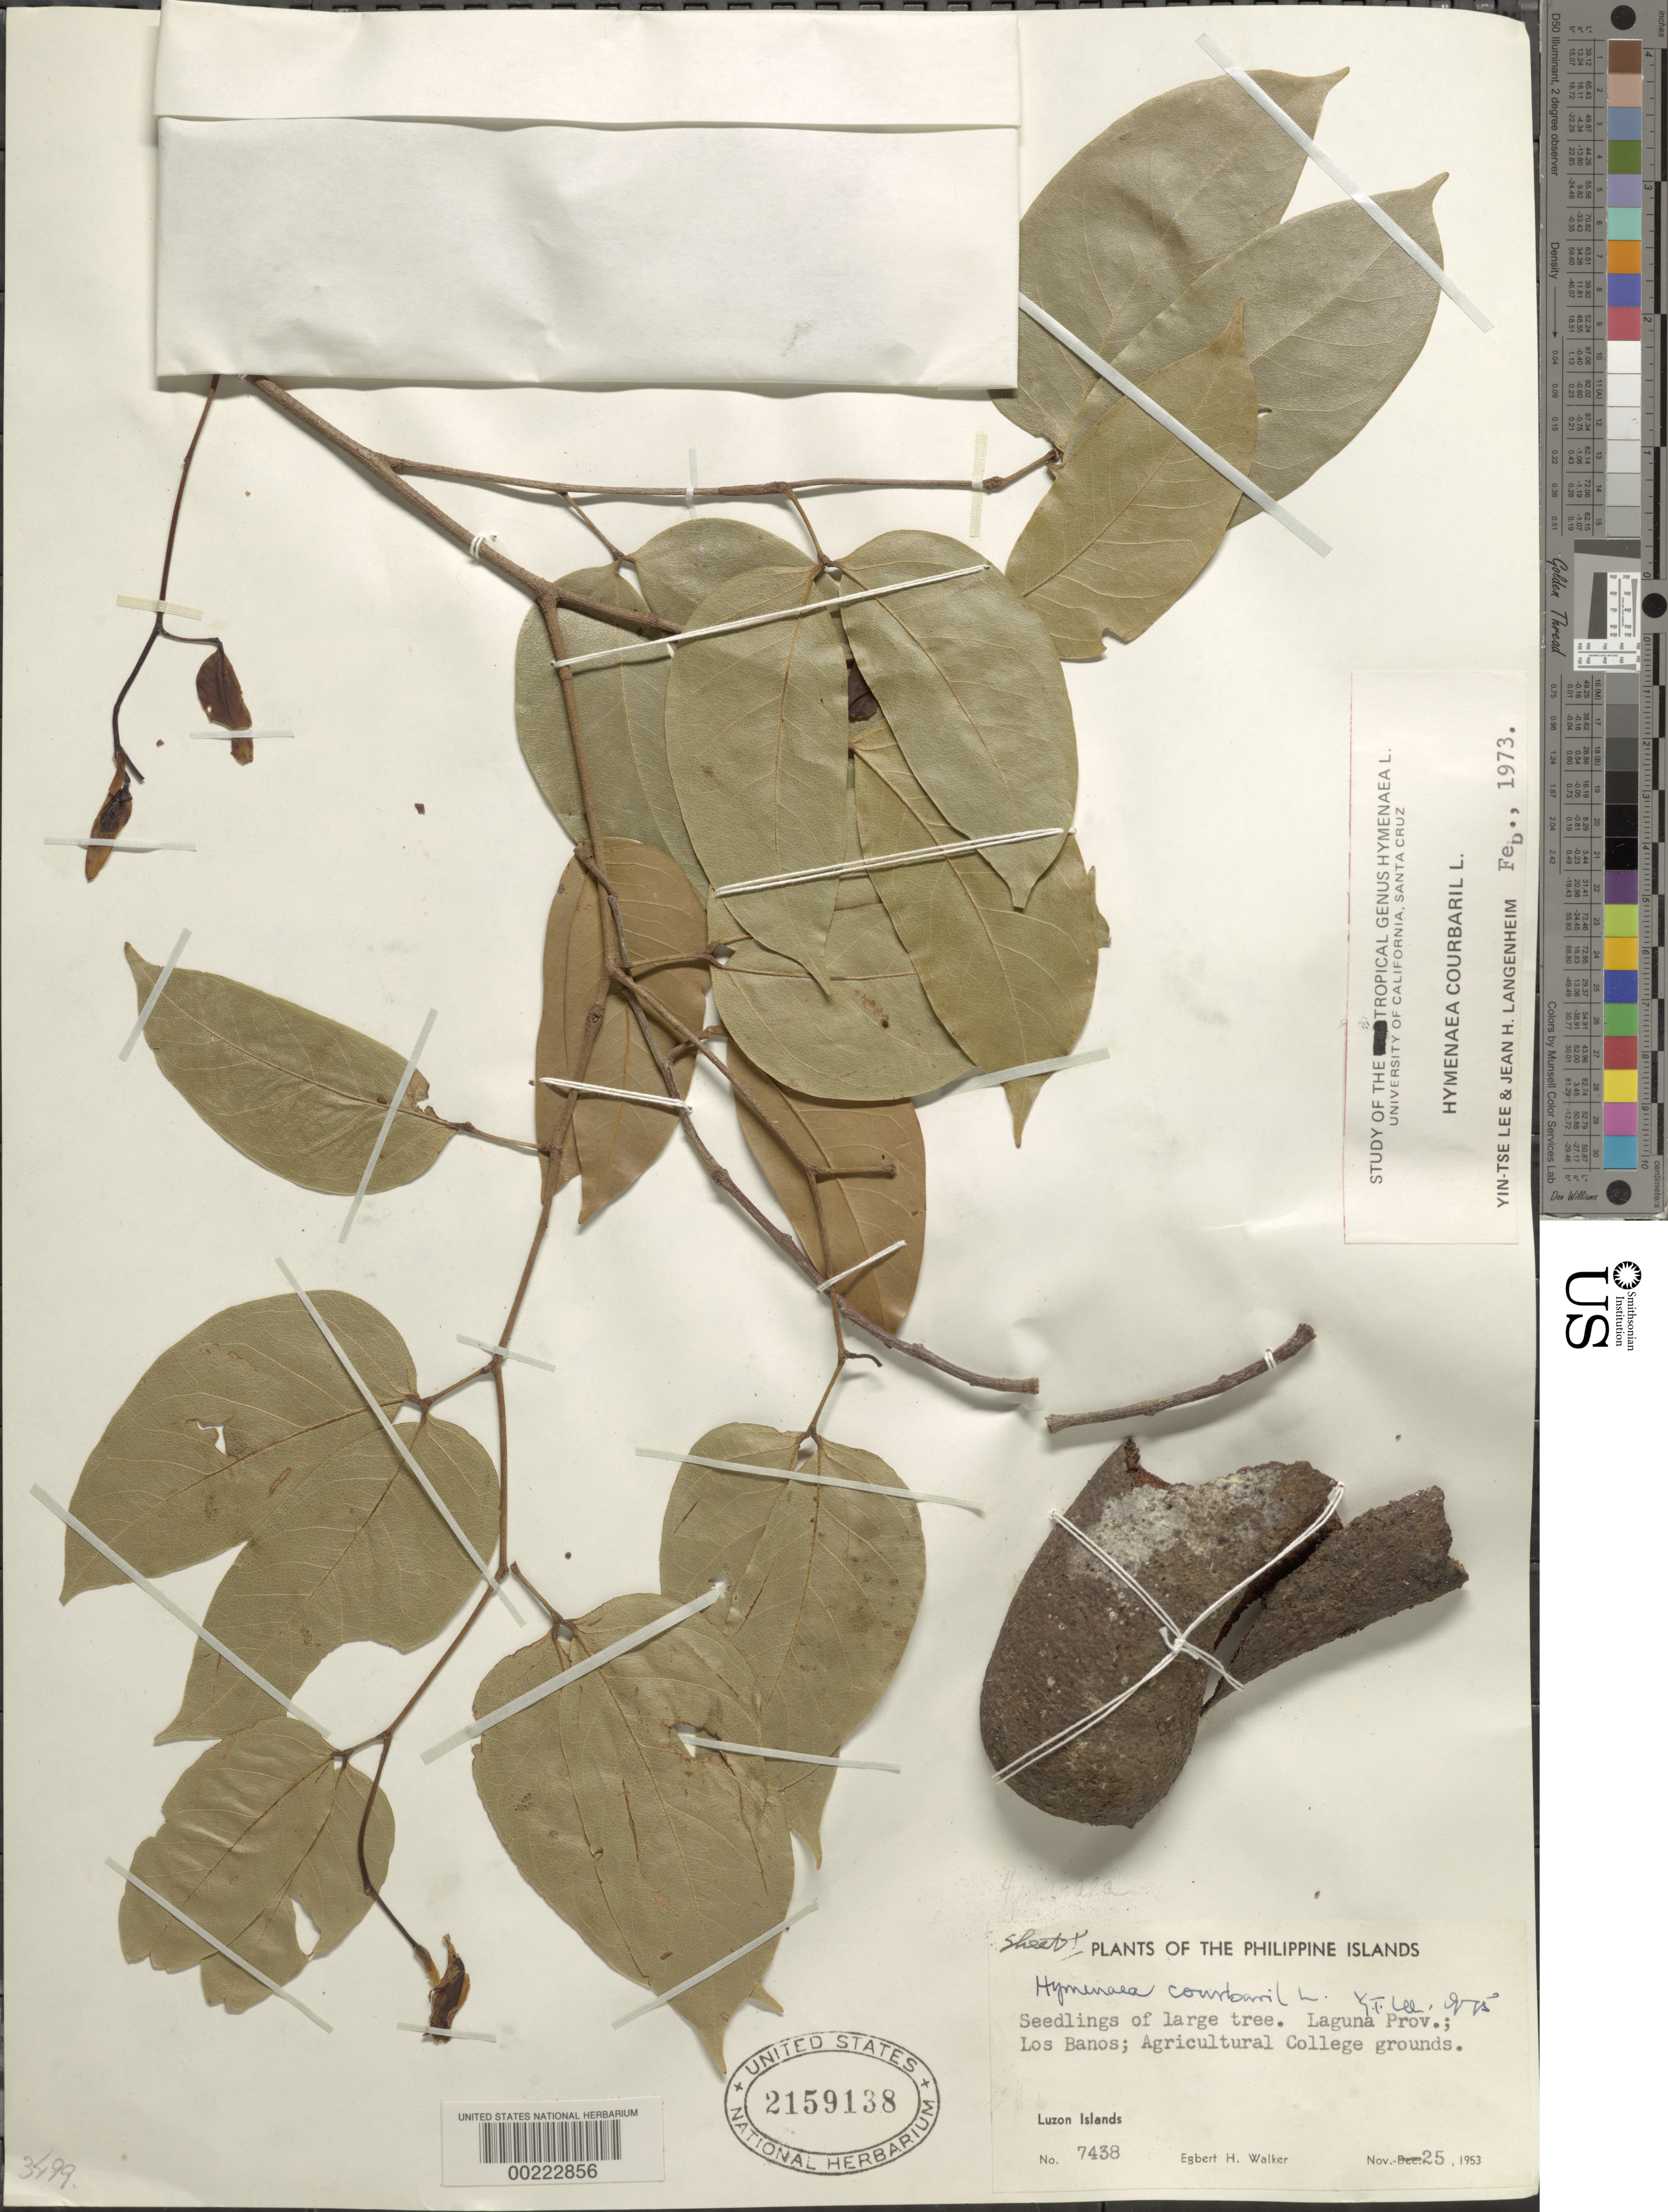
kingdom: Plantae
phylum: Tracheophyta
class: Magnoliopsida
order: Fabales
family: Fabaceae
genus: Hymenaea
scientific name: Hymenaea courbaril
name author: L.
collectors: E. H. Walker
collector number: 7438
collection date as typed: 25 Nov 1963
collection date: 1963-11-25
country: Philippines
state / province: Calabarzon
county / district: Laguna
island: Luzon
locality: Los banos; agricultural college grounds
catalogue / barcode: US 2159138